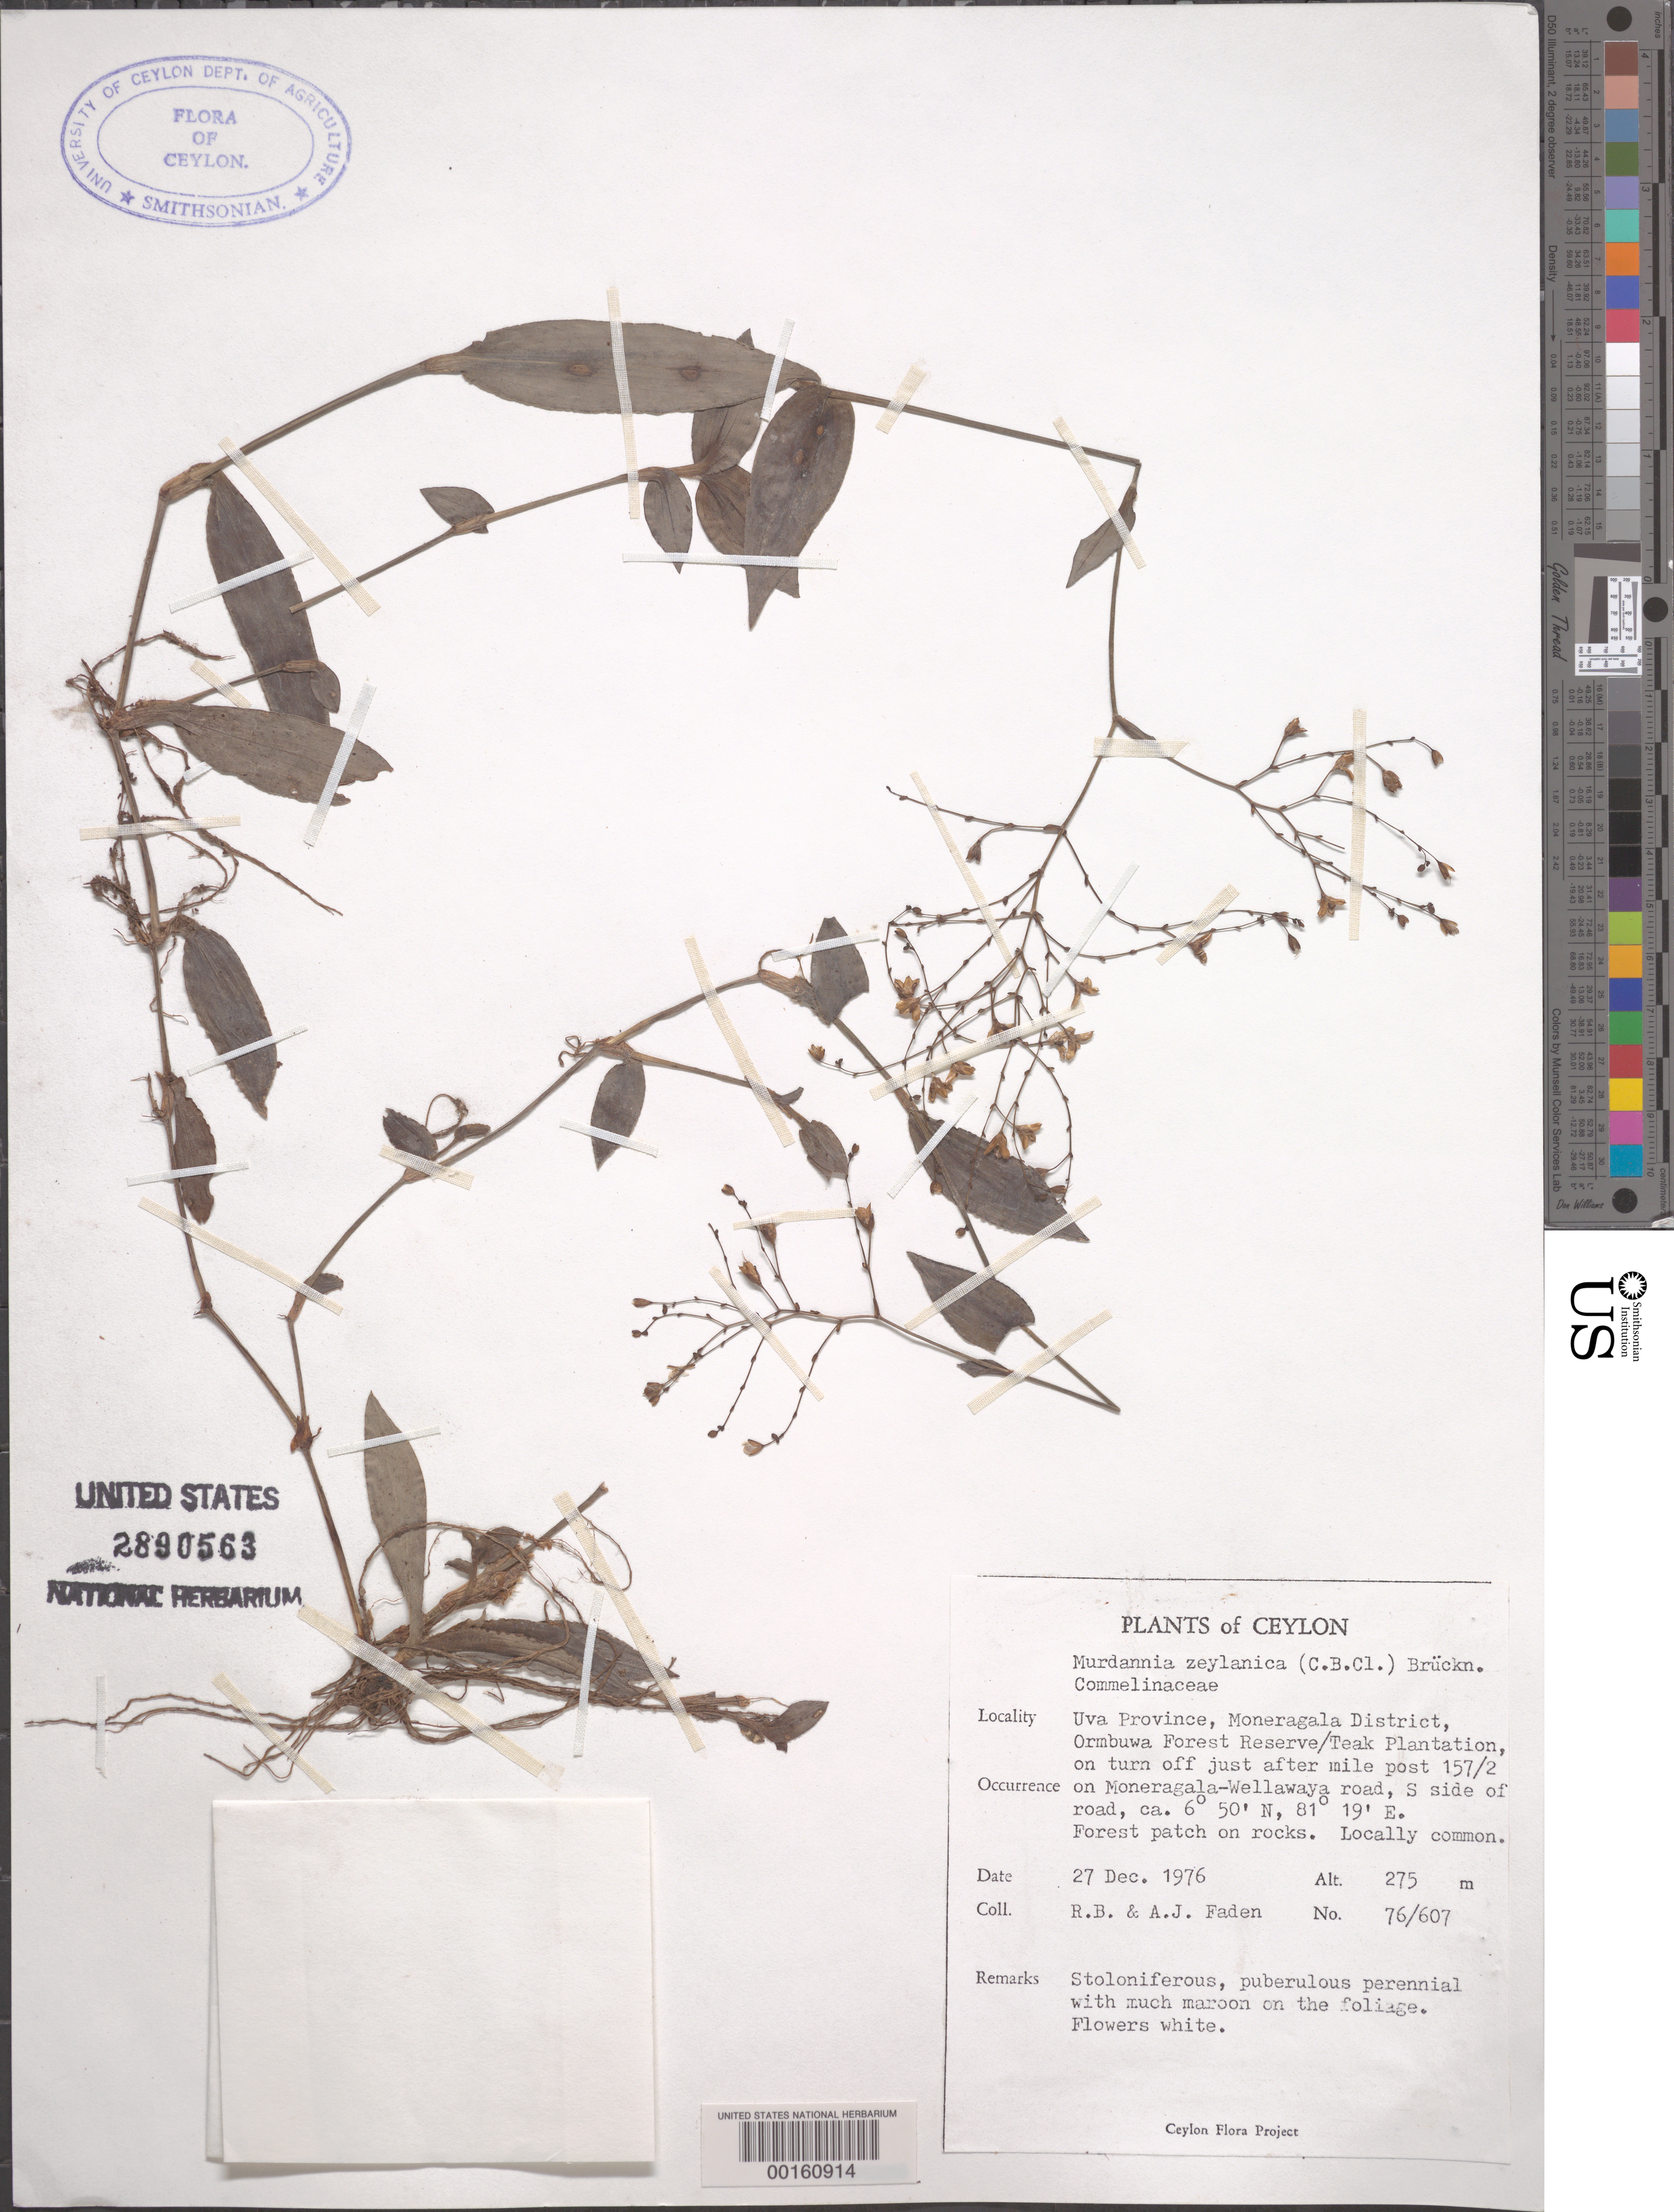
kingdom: Plantae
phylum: Tracheophyta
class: Liliopsida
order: Commelinales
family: Commelinaceae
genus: Murdannia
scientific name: Murdannia zeylanica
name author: (C.B. Clarke) G. Brückn.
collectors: R. B. Faden & A. J. Faden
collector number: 76/607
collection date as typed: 27 Dec 1976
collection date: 1976-12-27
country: Sri Lanka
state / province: Uva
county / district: Monaragala Dist.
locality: Ormbuwa forest reserve/teak plantation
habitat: Forest patch on rocks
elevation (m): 275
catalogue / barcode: US 2890563